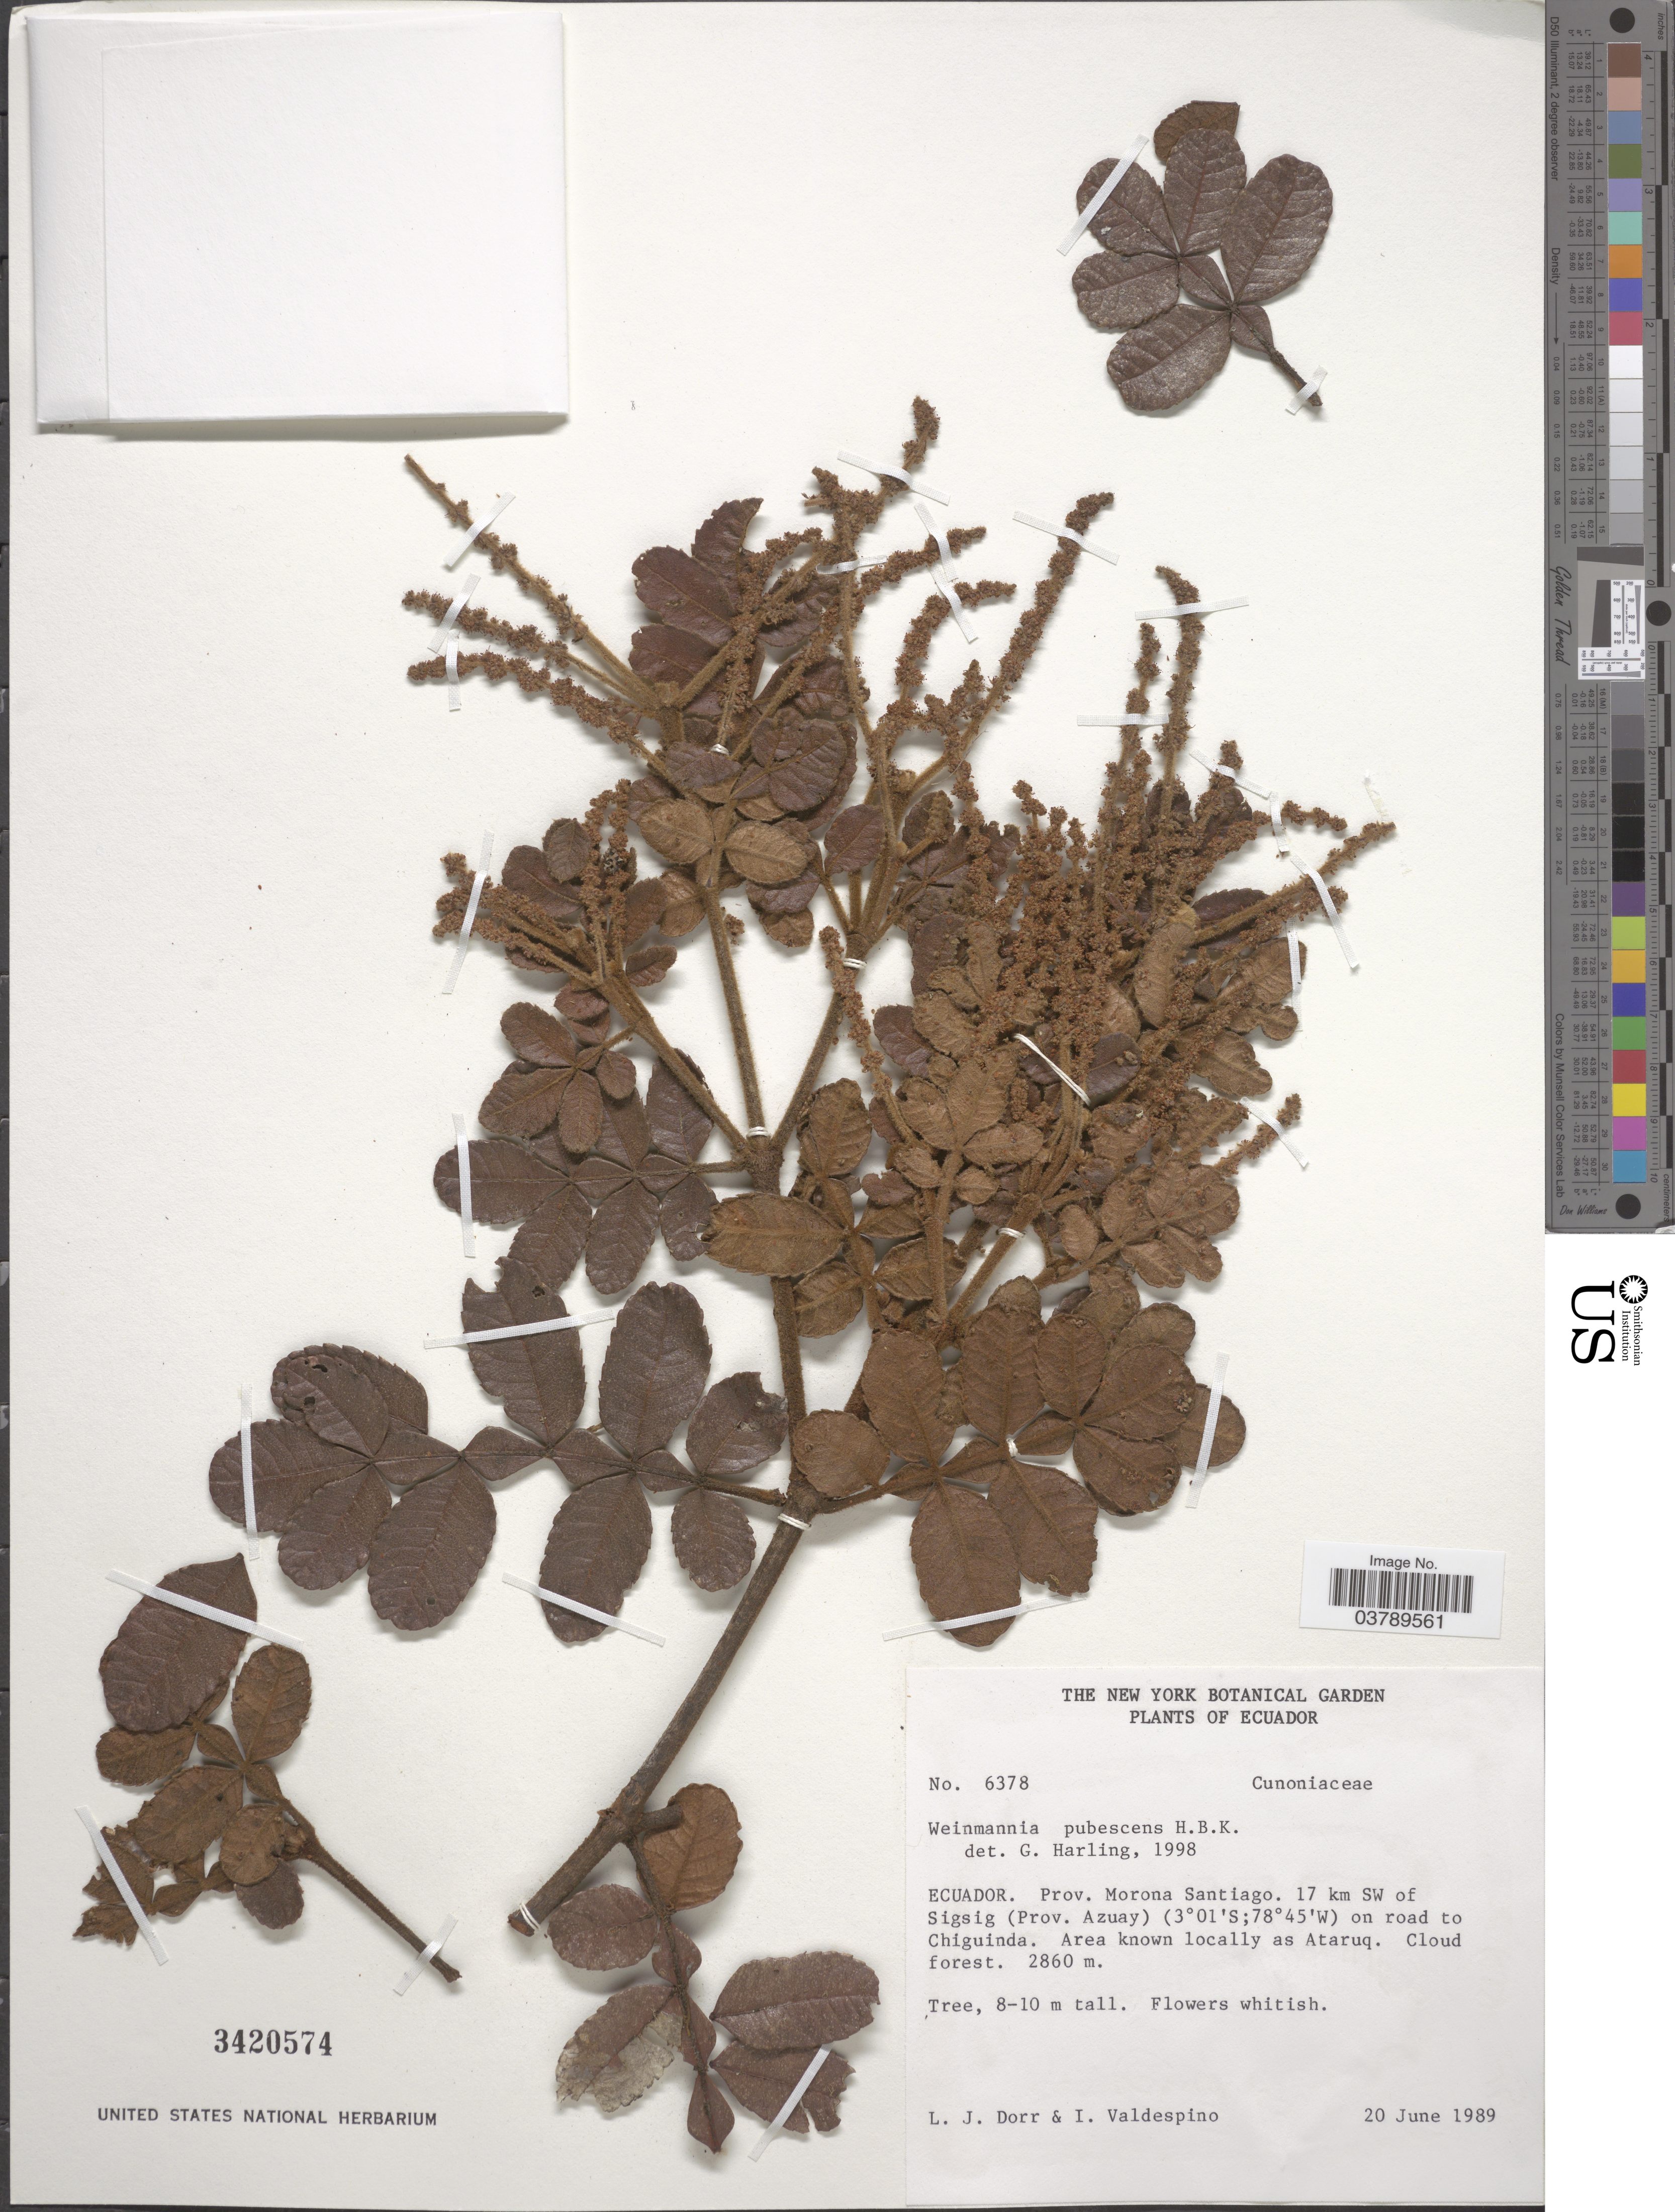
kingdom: Plantae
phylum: Tracheophyta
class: Magnoliopsida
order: Oxalidales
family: Cunoniaceae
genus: Weinmannia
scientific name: Weinmannia pubescens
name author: Kunth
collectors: L. J. Dorr & I. Valdespino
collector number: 6378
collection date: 1989-06-20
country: Ecuador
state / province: Morona-Santiago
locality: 17 km SW of Sigsig (Prov. Azuay) on road to Chiguinda. Area known locally as Ataruq.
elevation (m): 2860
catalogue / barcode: US 3420574